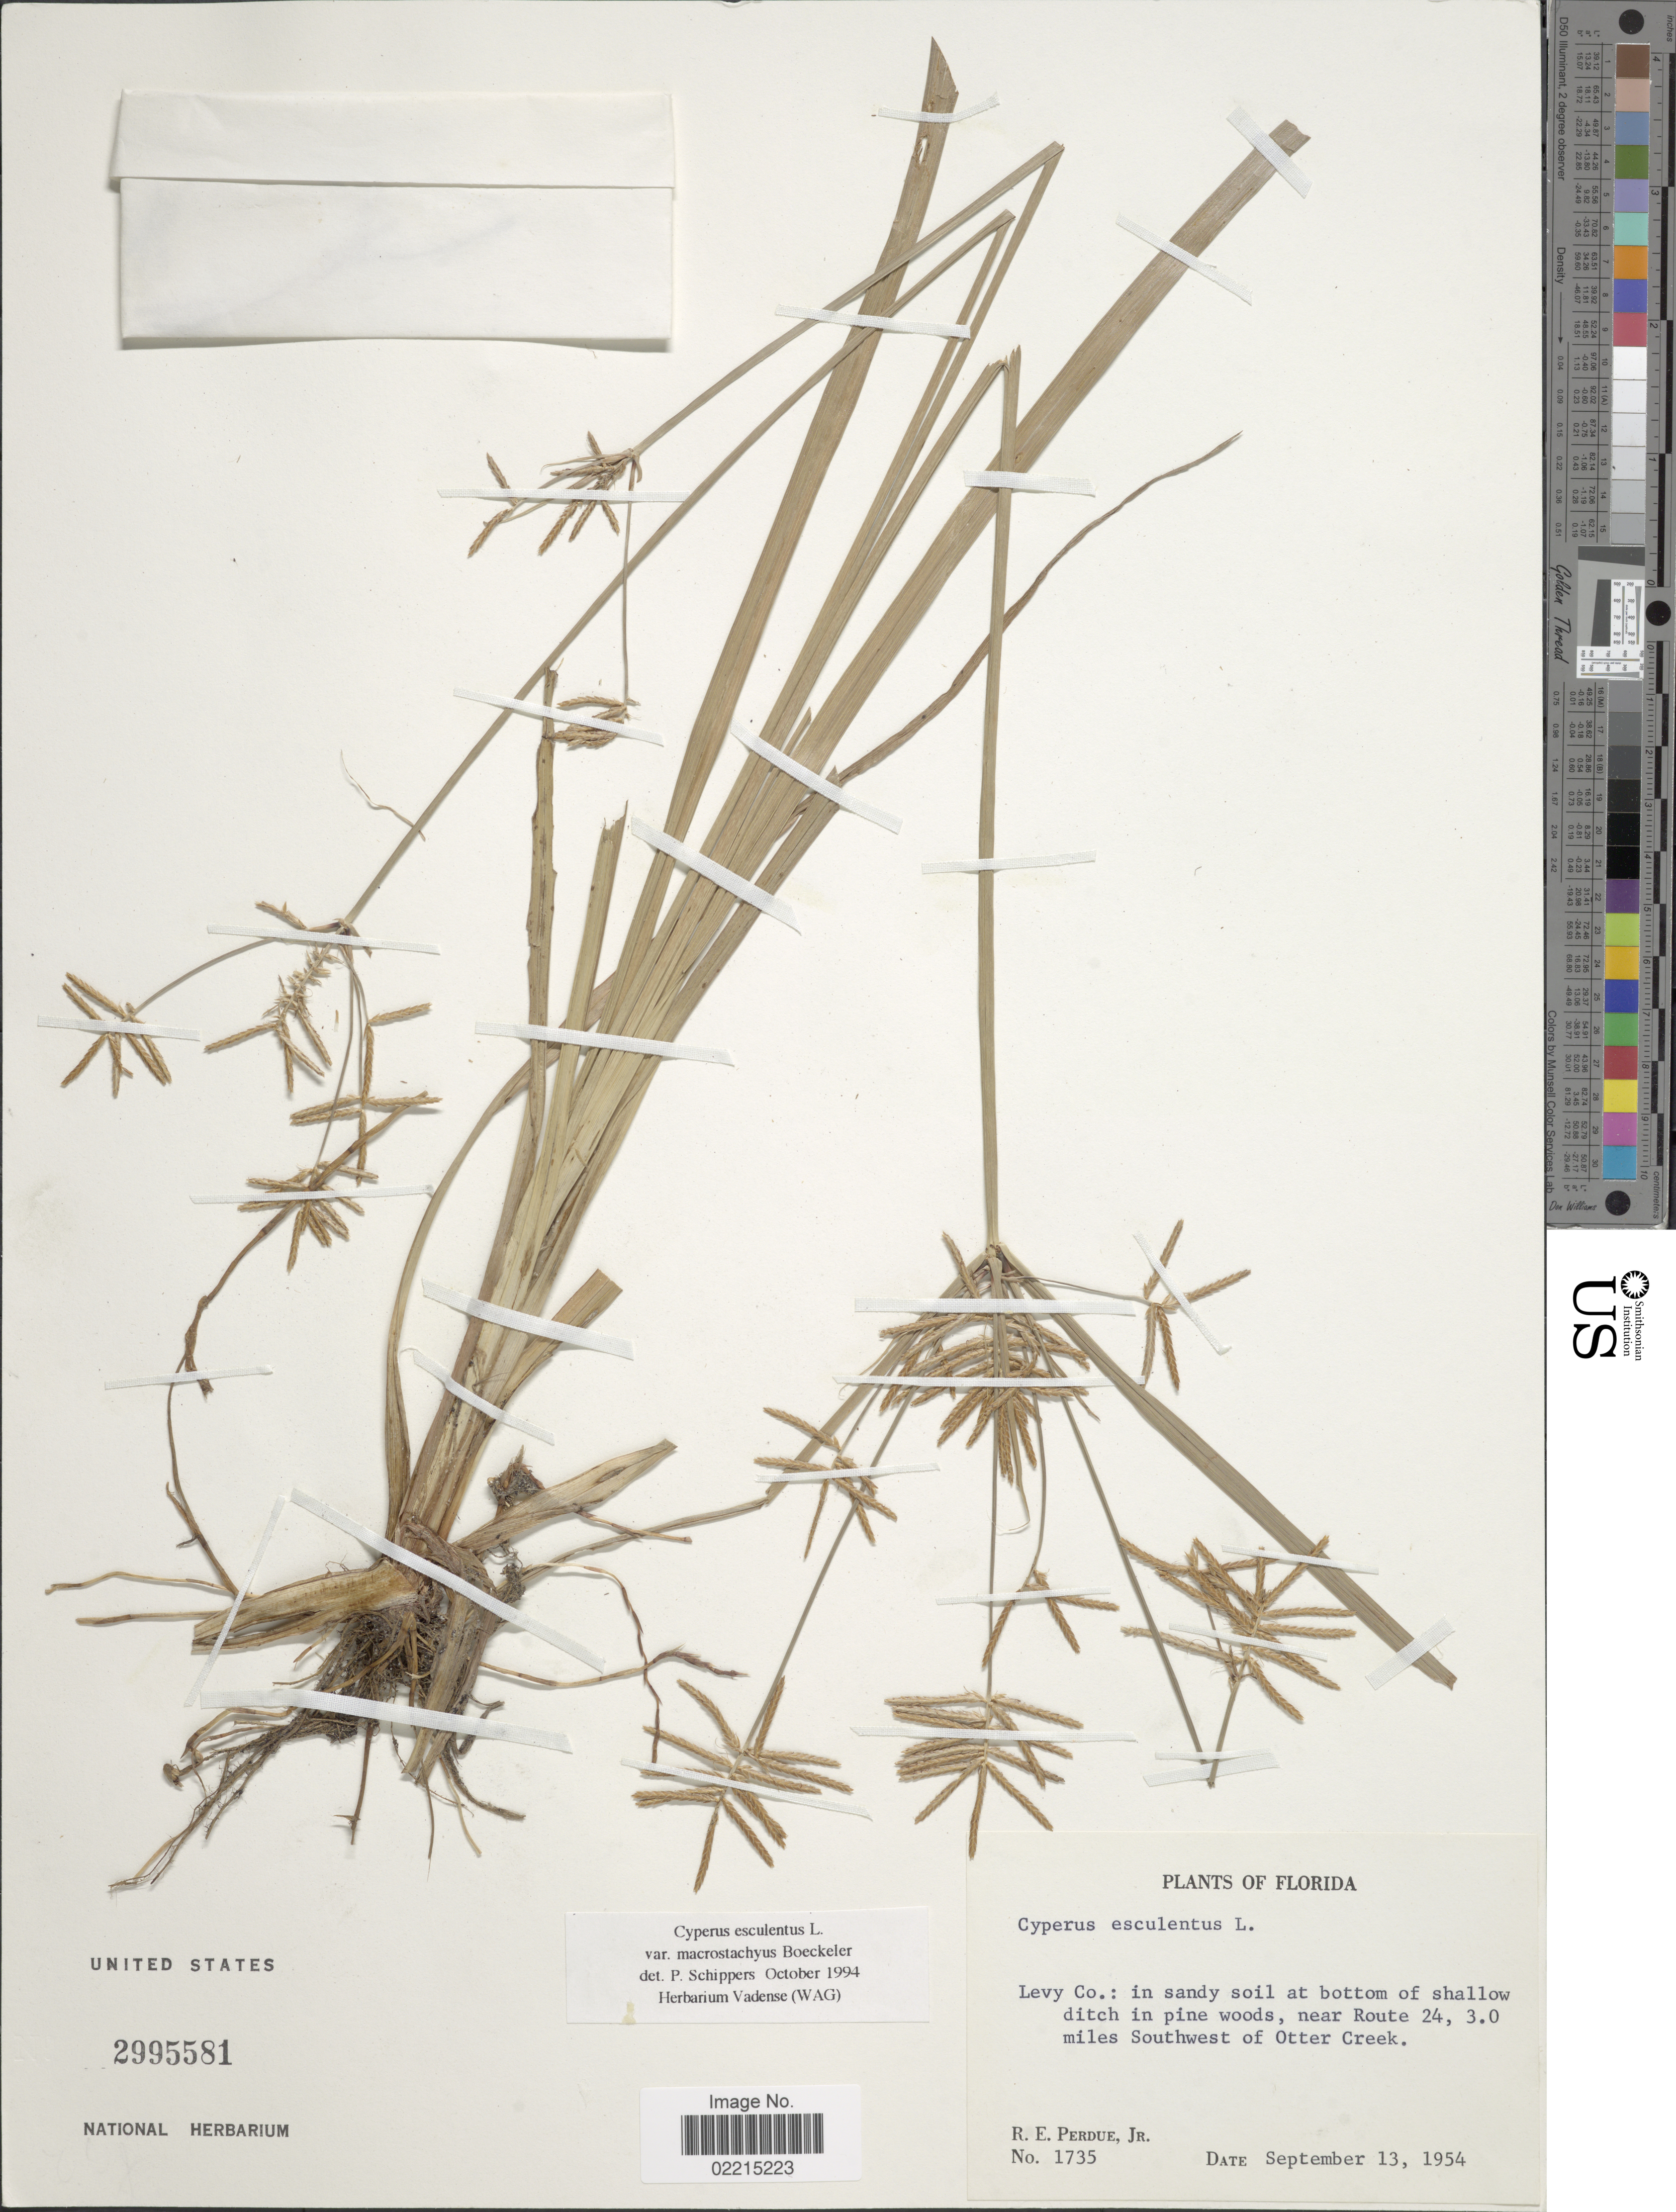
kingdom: Plantae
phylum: Tracheophyta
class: Liliopsida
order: Poales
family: Cyperaceae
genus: Cyperus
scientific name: Cyperus esculentus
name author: L.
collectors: R. E. Perdue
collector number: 1735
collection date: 1954-09-13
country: United States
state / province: Florida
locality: Levy Co.: near Route 24, 3.0 miles Southwest of Otter Creek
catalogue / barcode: US 2995581